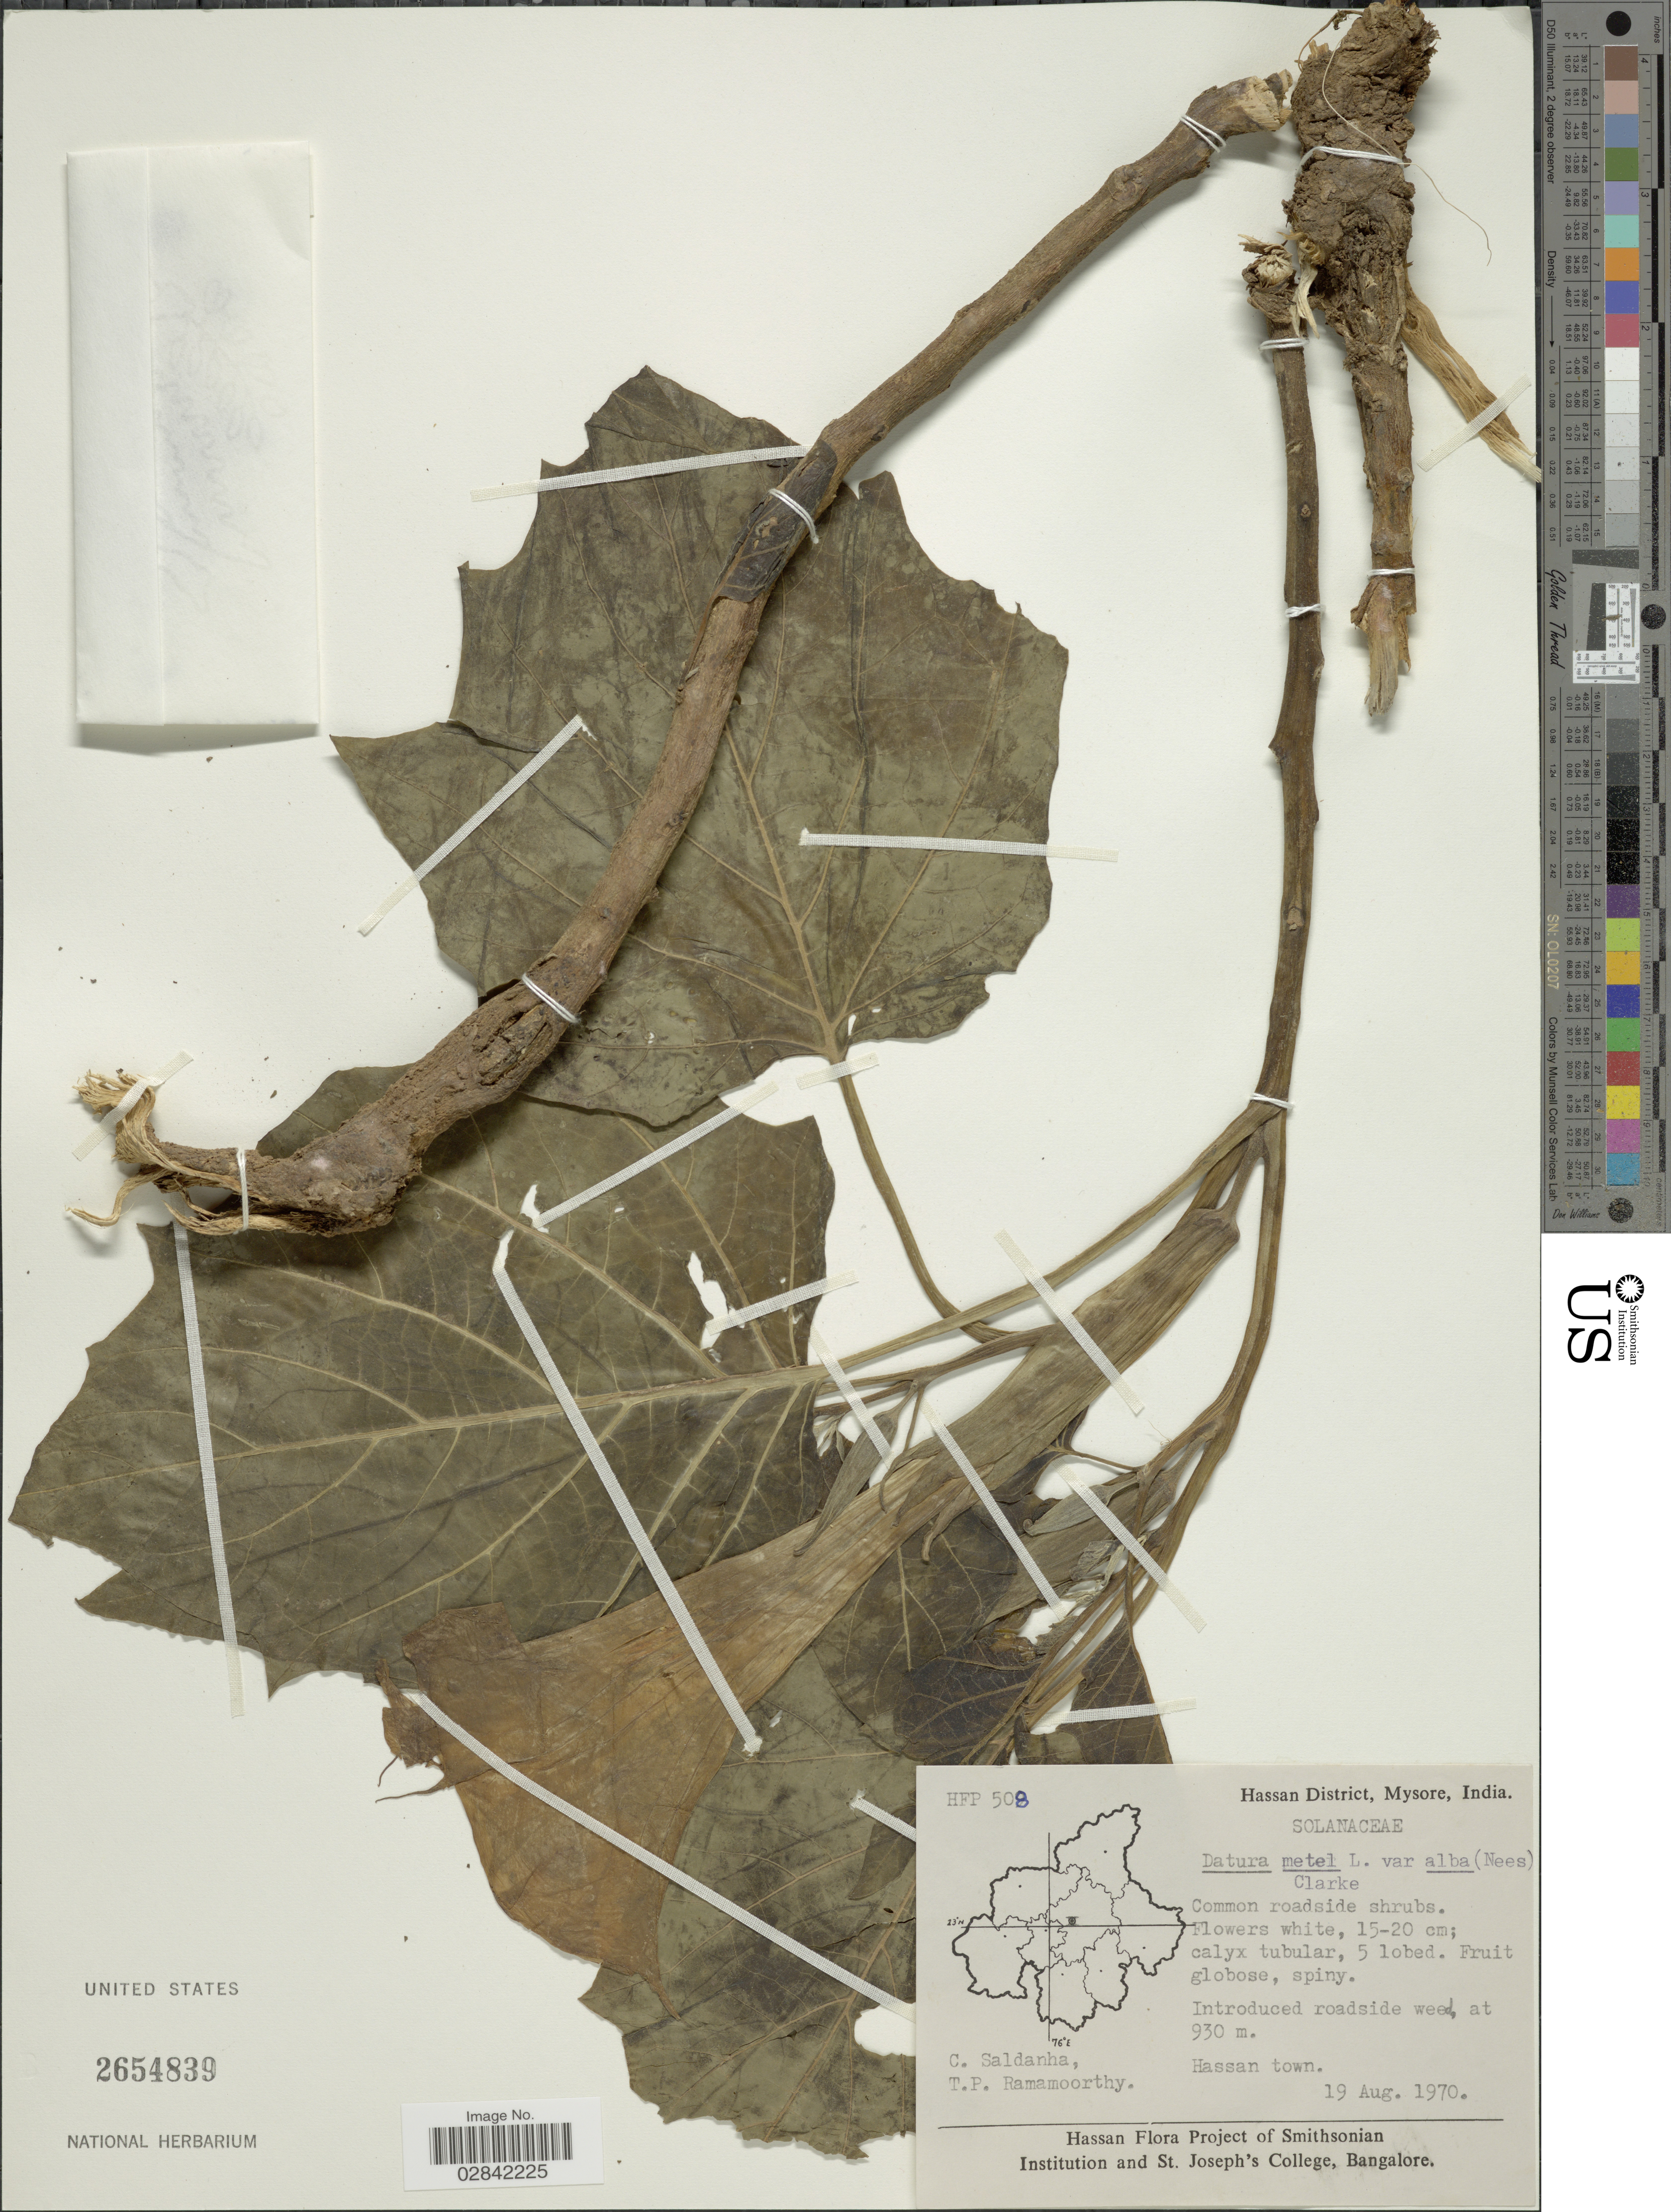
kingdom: Plantae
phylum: Tracheophyta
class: Magnoliopsida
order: Solanales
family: Solanaceae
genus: Datura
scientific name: Datura metel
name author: L.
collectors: C. Saldanha & T. P. Ramamoorthy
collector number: HFP 508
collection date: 1970-08-19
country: India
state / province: Karnataka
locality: Hassan District, Mysore, India, Hassan town.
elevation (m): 930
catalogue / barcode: US 2654839